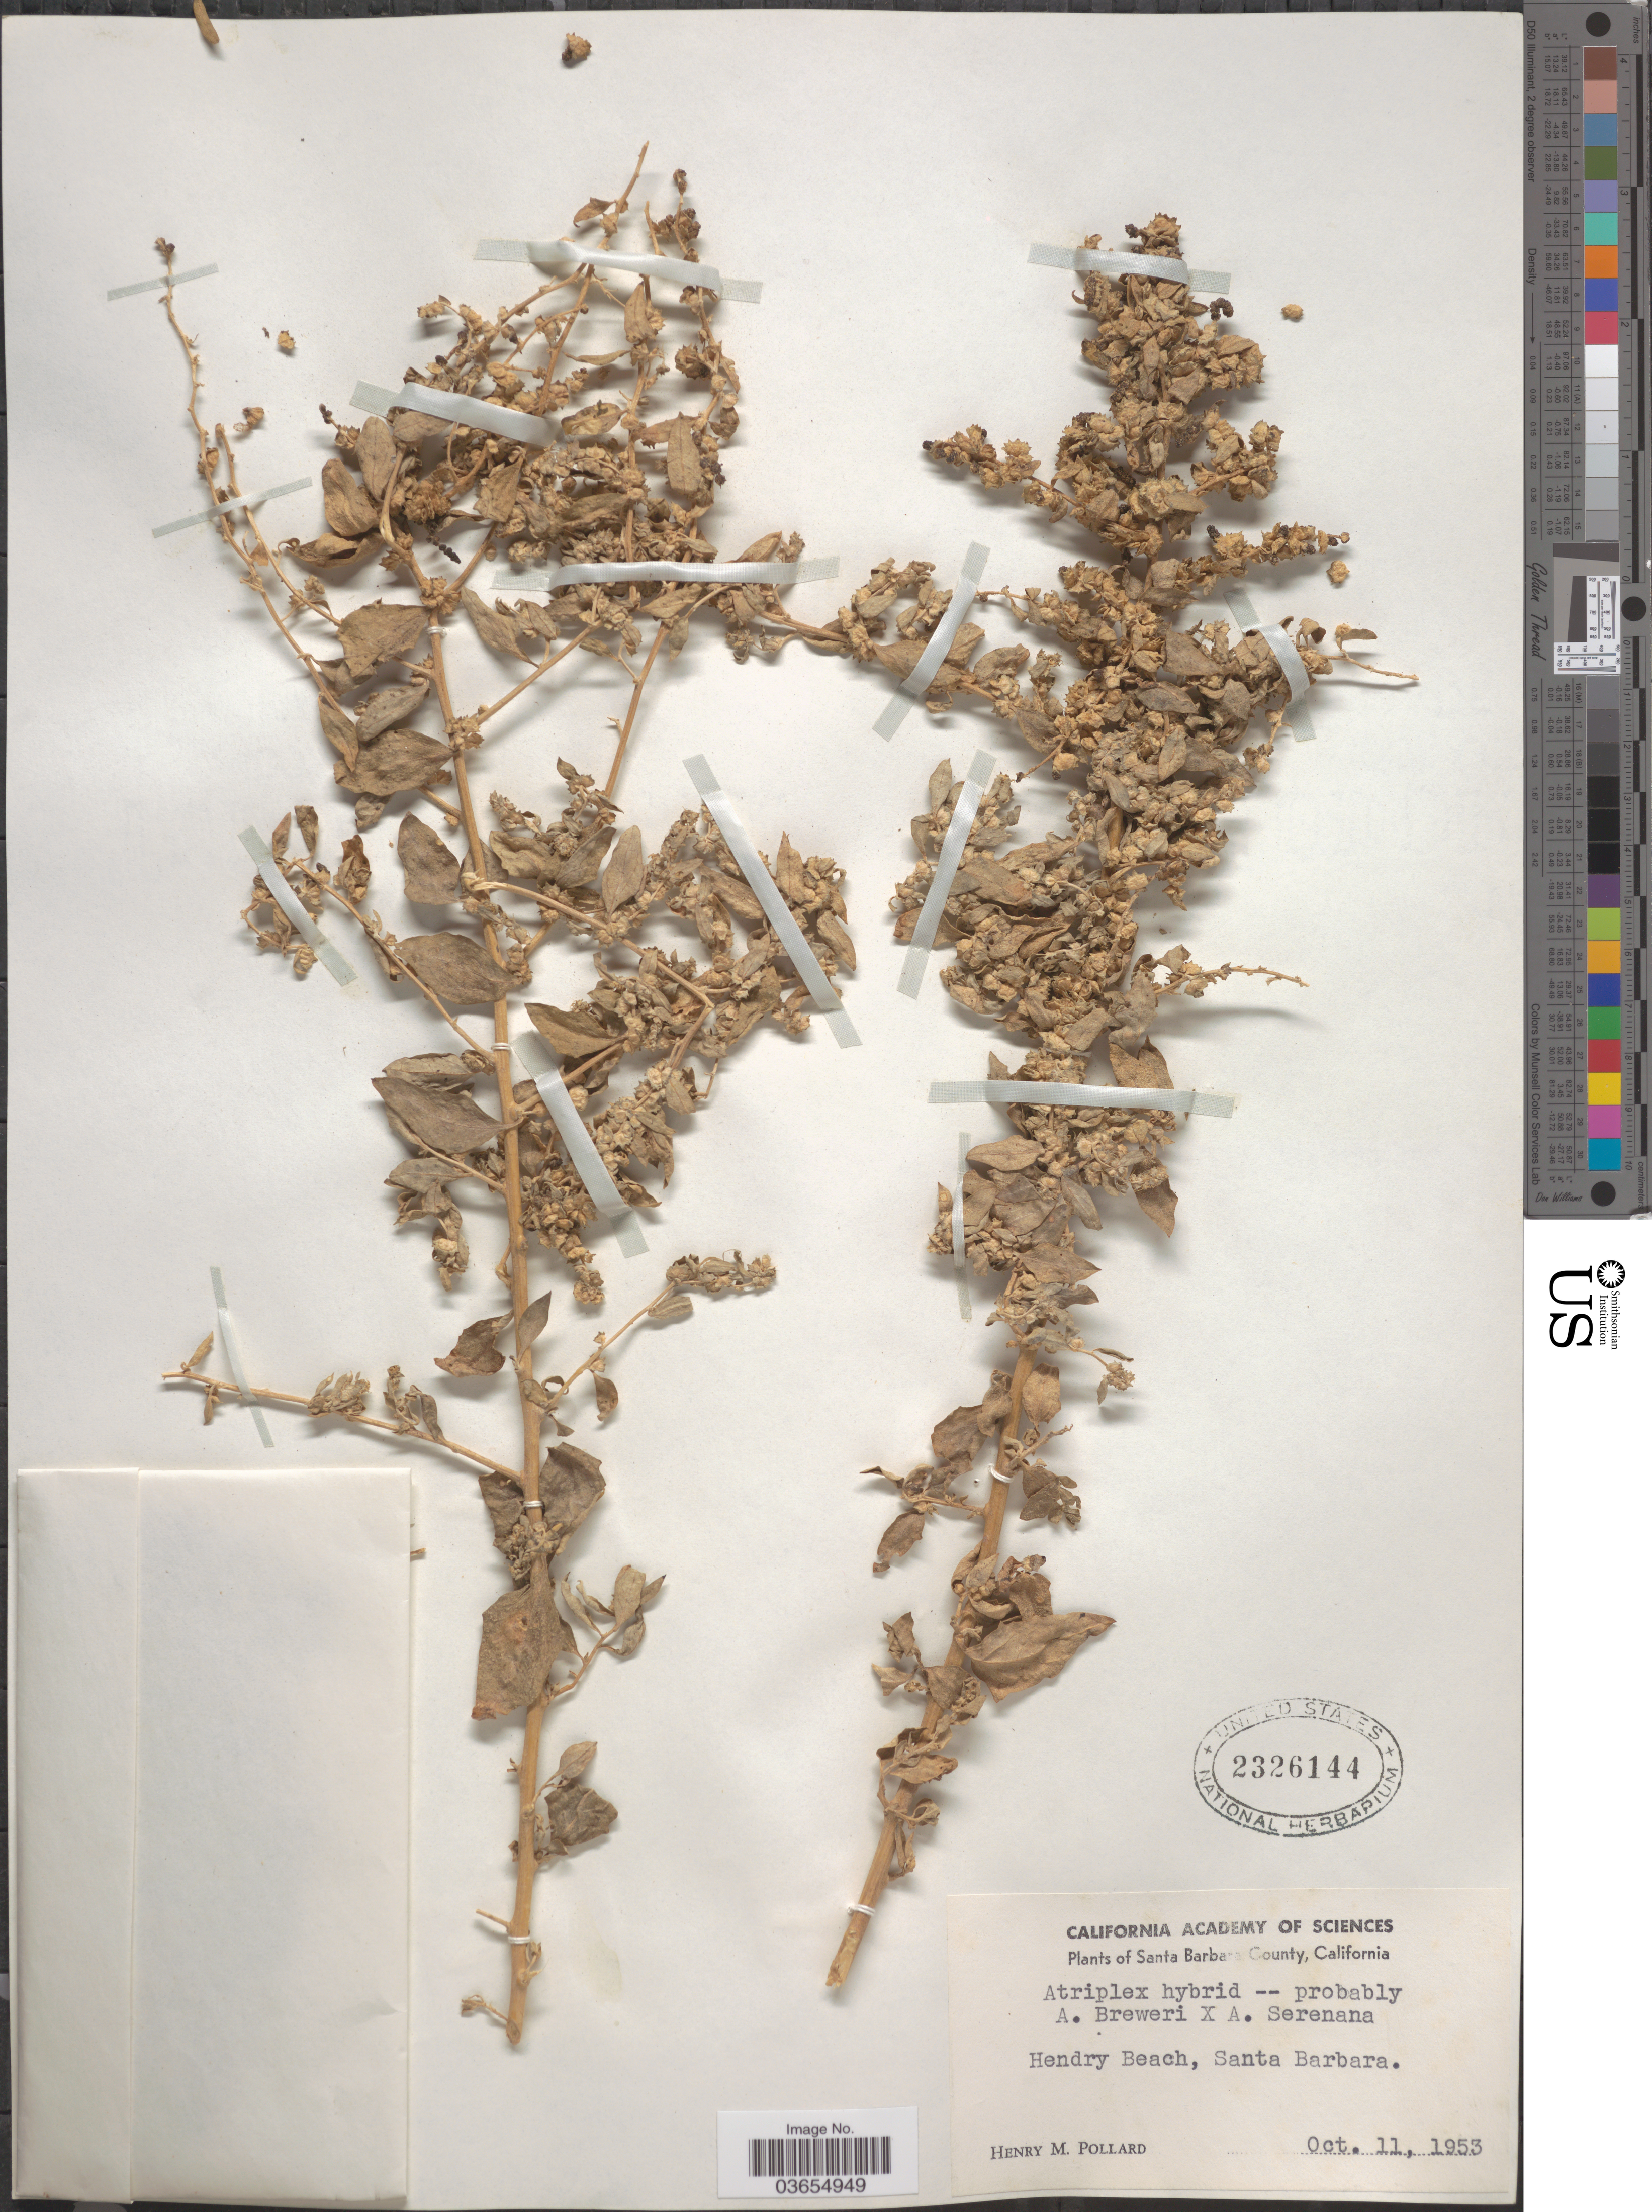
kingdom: Plantae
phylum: Tracheophyta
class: Magnoliopsida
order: Caryophyllales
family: Amaranthaceae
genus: Atriplex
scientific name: Atriplex lentiformis var. breweri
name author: (S. Watson) McMinn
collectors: H. M. Pollard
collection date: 1953-10-11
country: United States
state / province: California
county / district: Santa Barbara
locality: Santa Barbara County. Hendry Beach, Santa Barbara.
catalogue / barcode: US 2326144